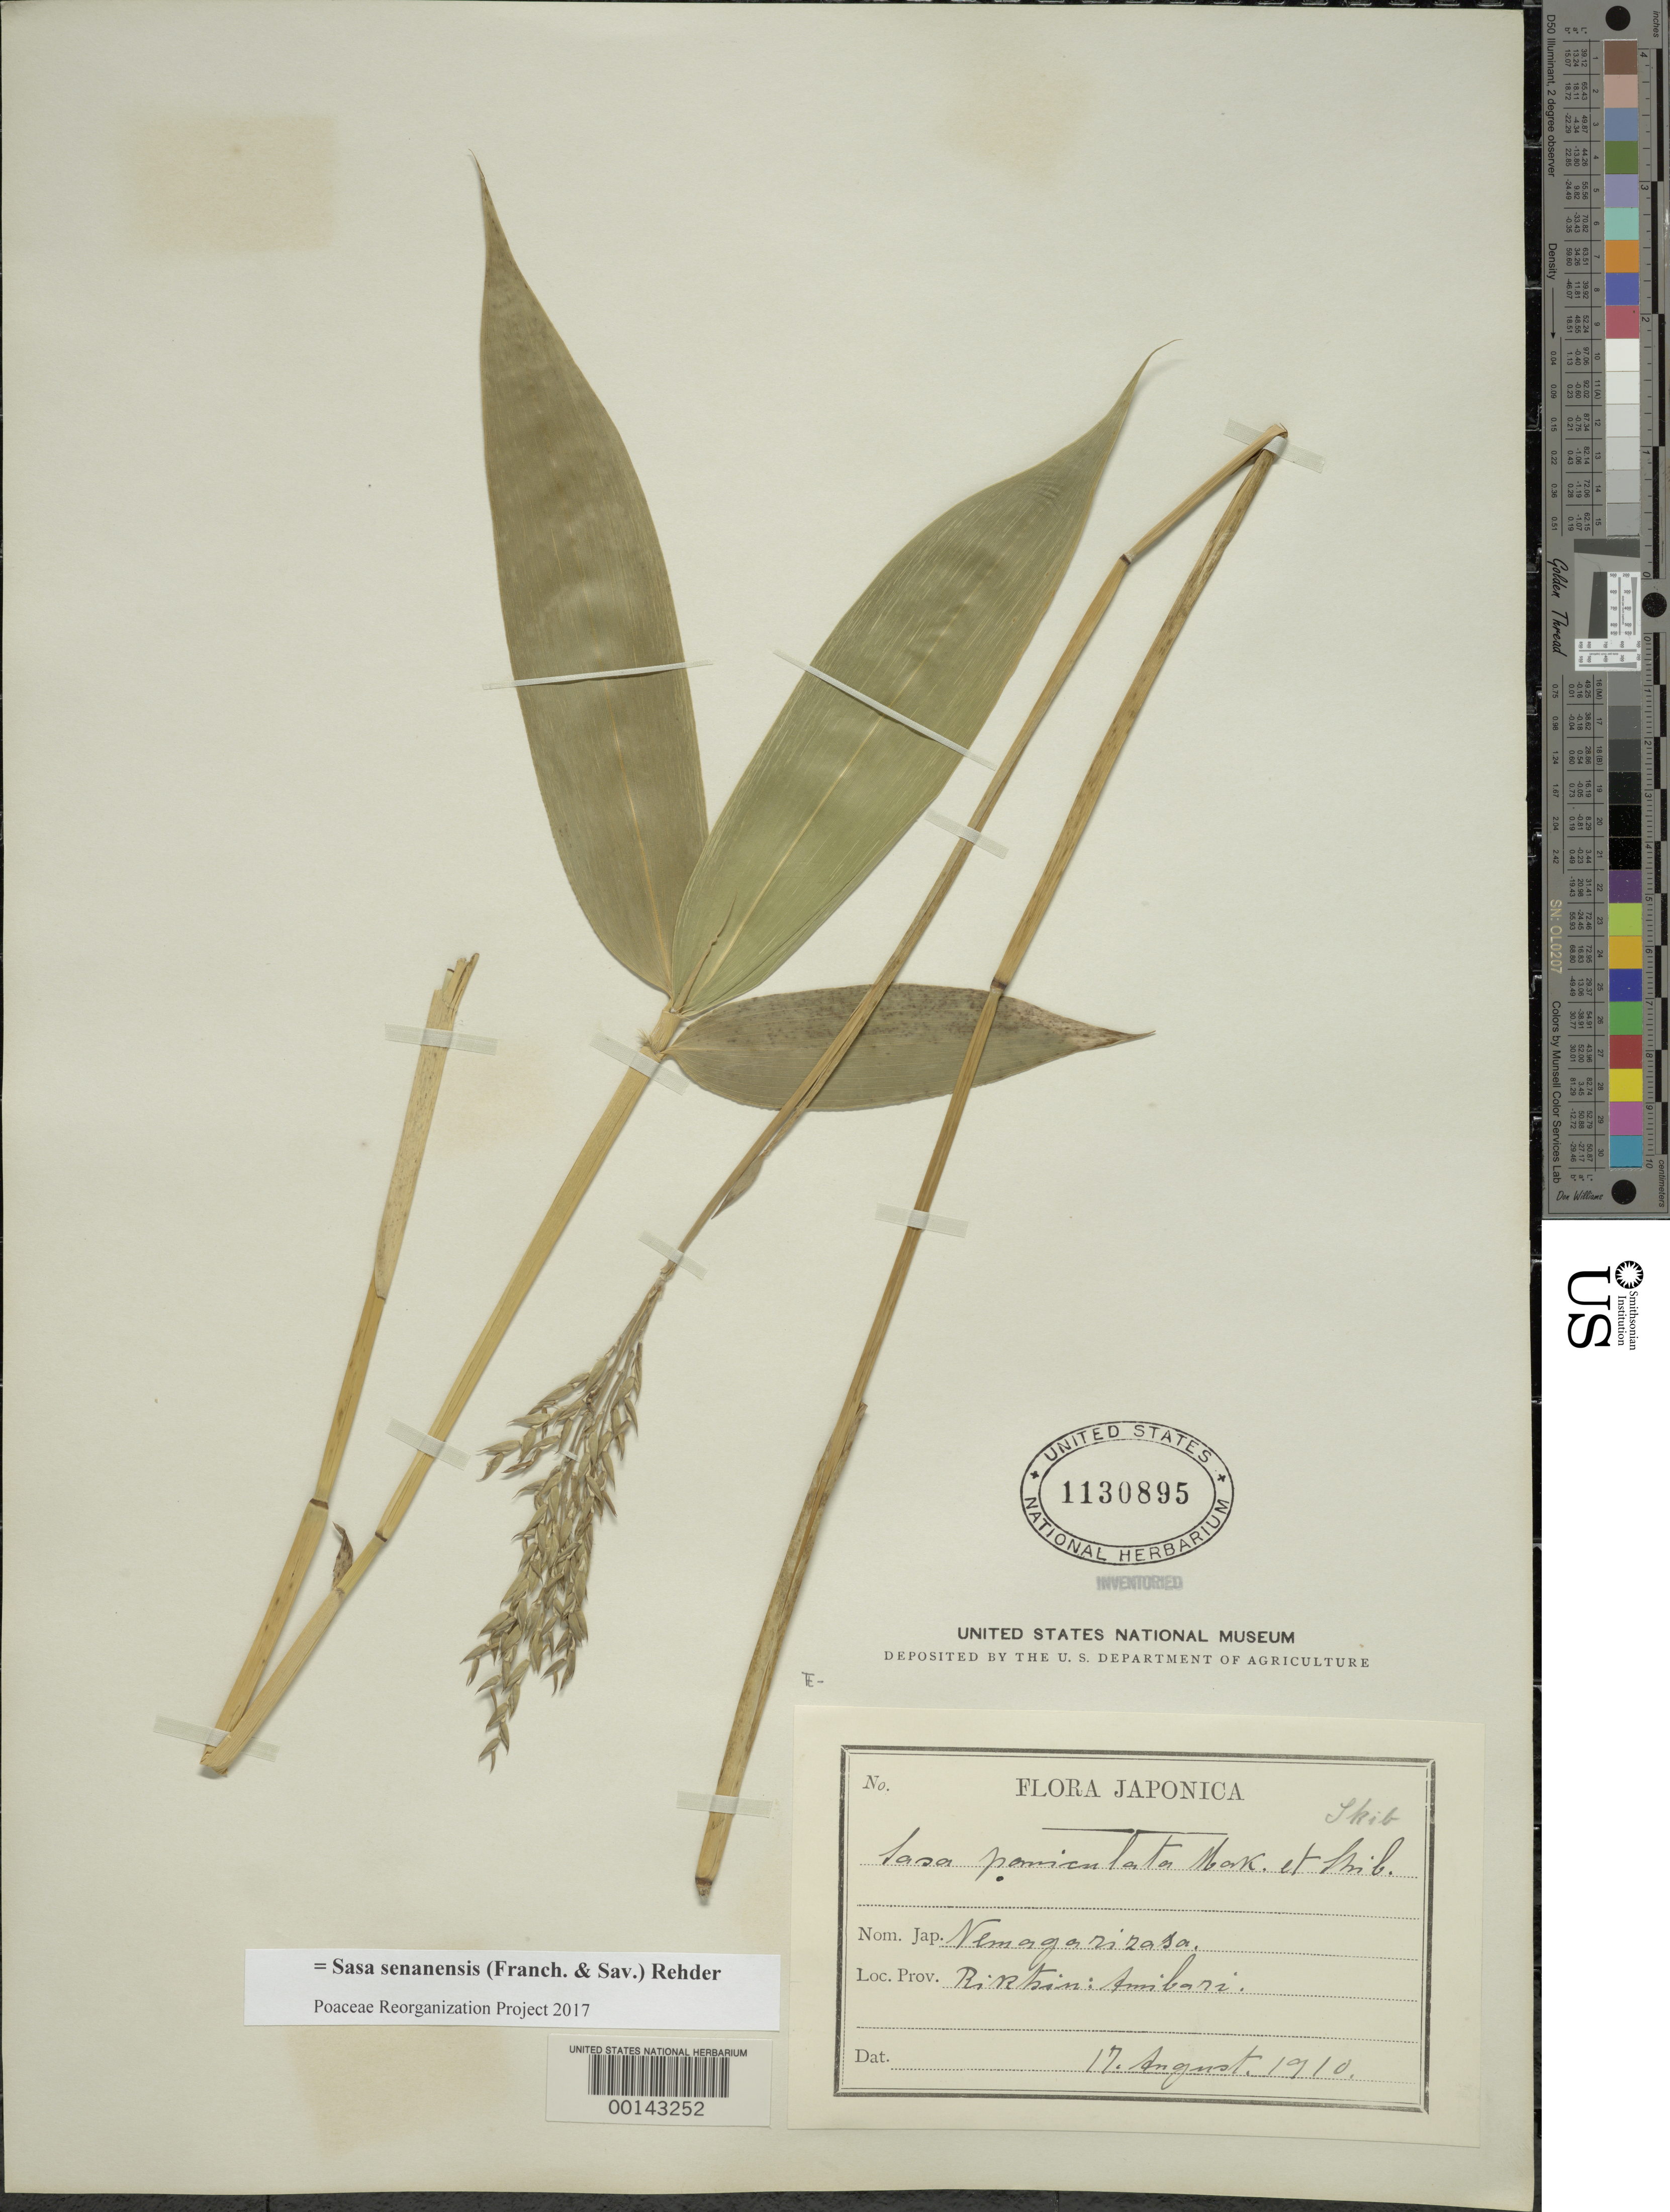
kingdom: Plantae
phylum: Tracheophyta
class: Liliopsida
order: Poales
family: Poaceae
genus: Sasa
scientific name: Sasa senanensis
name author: (Franch. & Sav.) Rehder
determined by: Poaceae Reorganization Project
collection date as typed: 17 Aug 1910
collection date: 1910-08-17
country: Japan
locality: Amibani, riktsin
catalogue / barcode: US 1130895